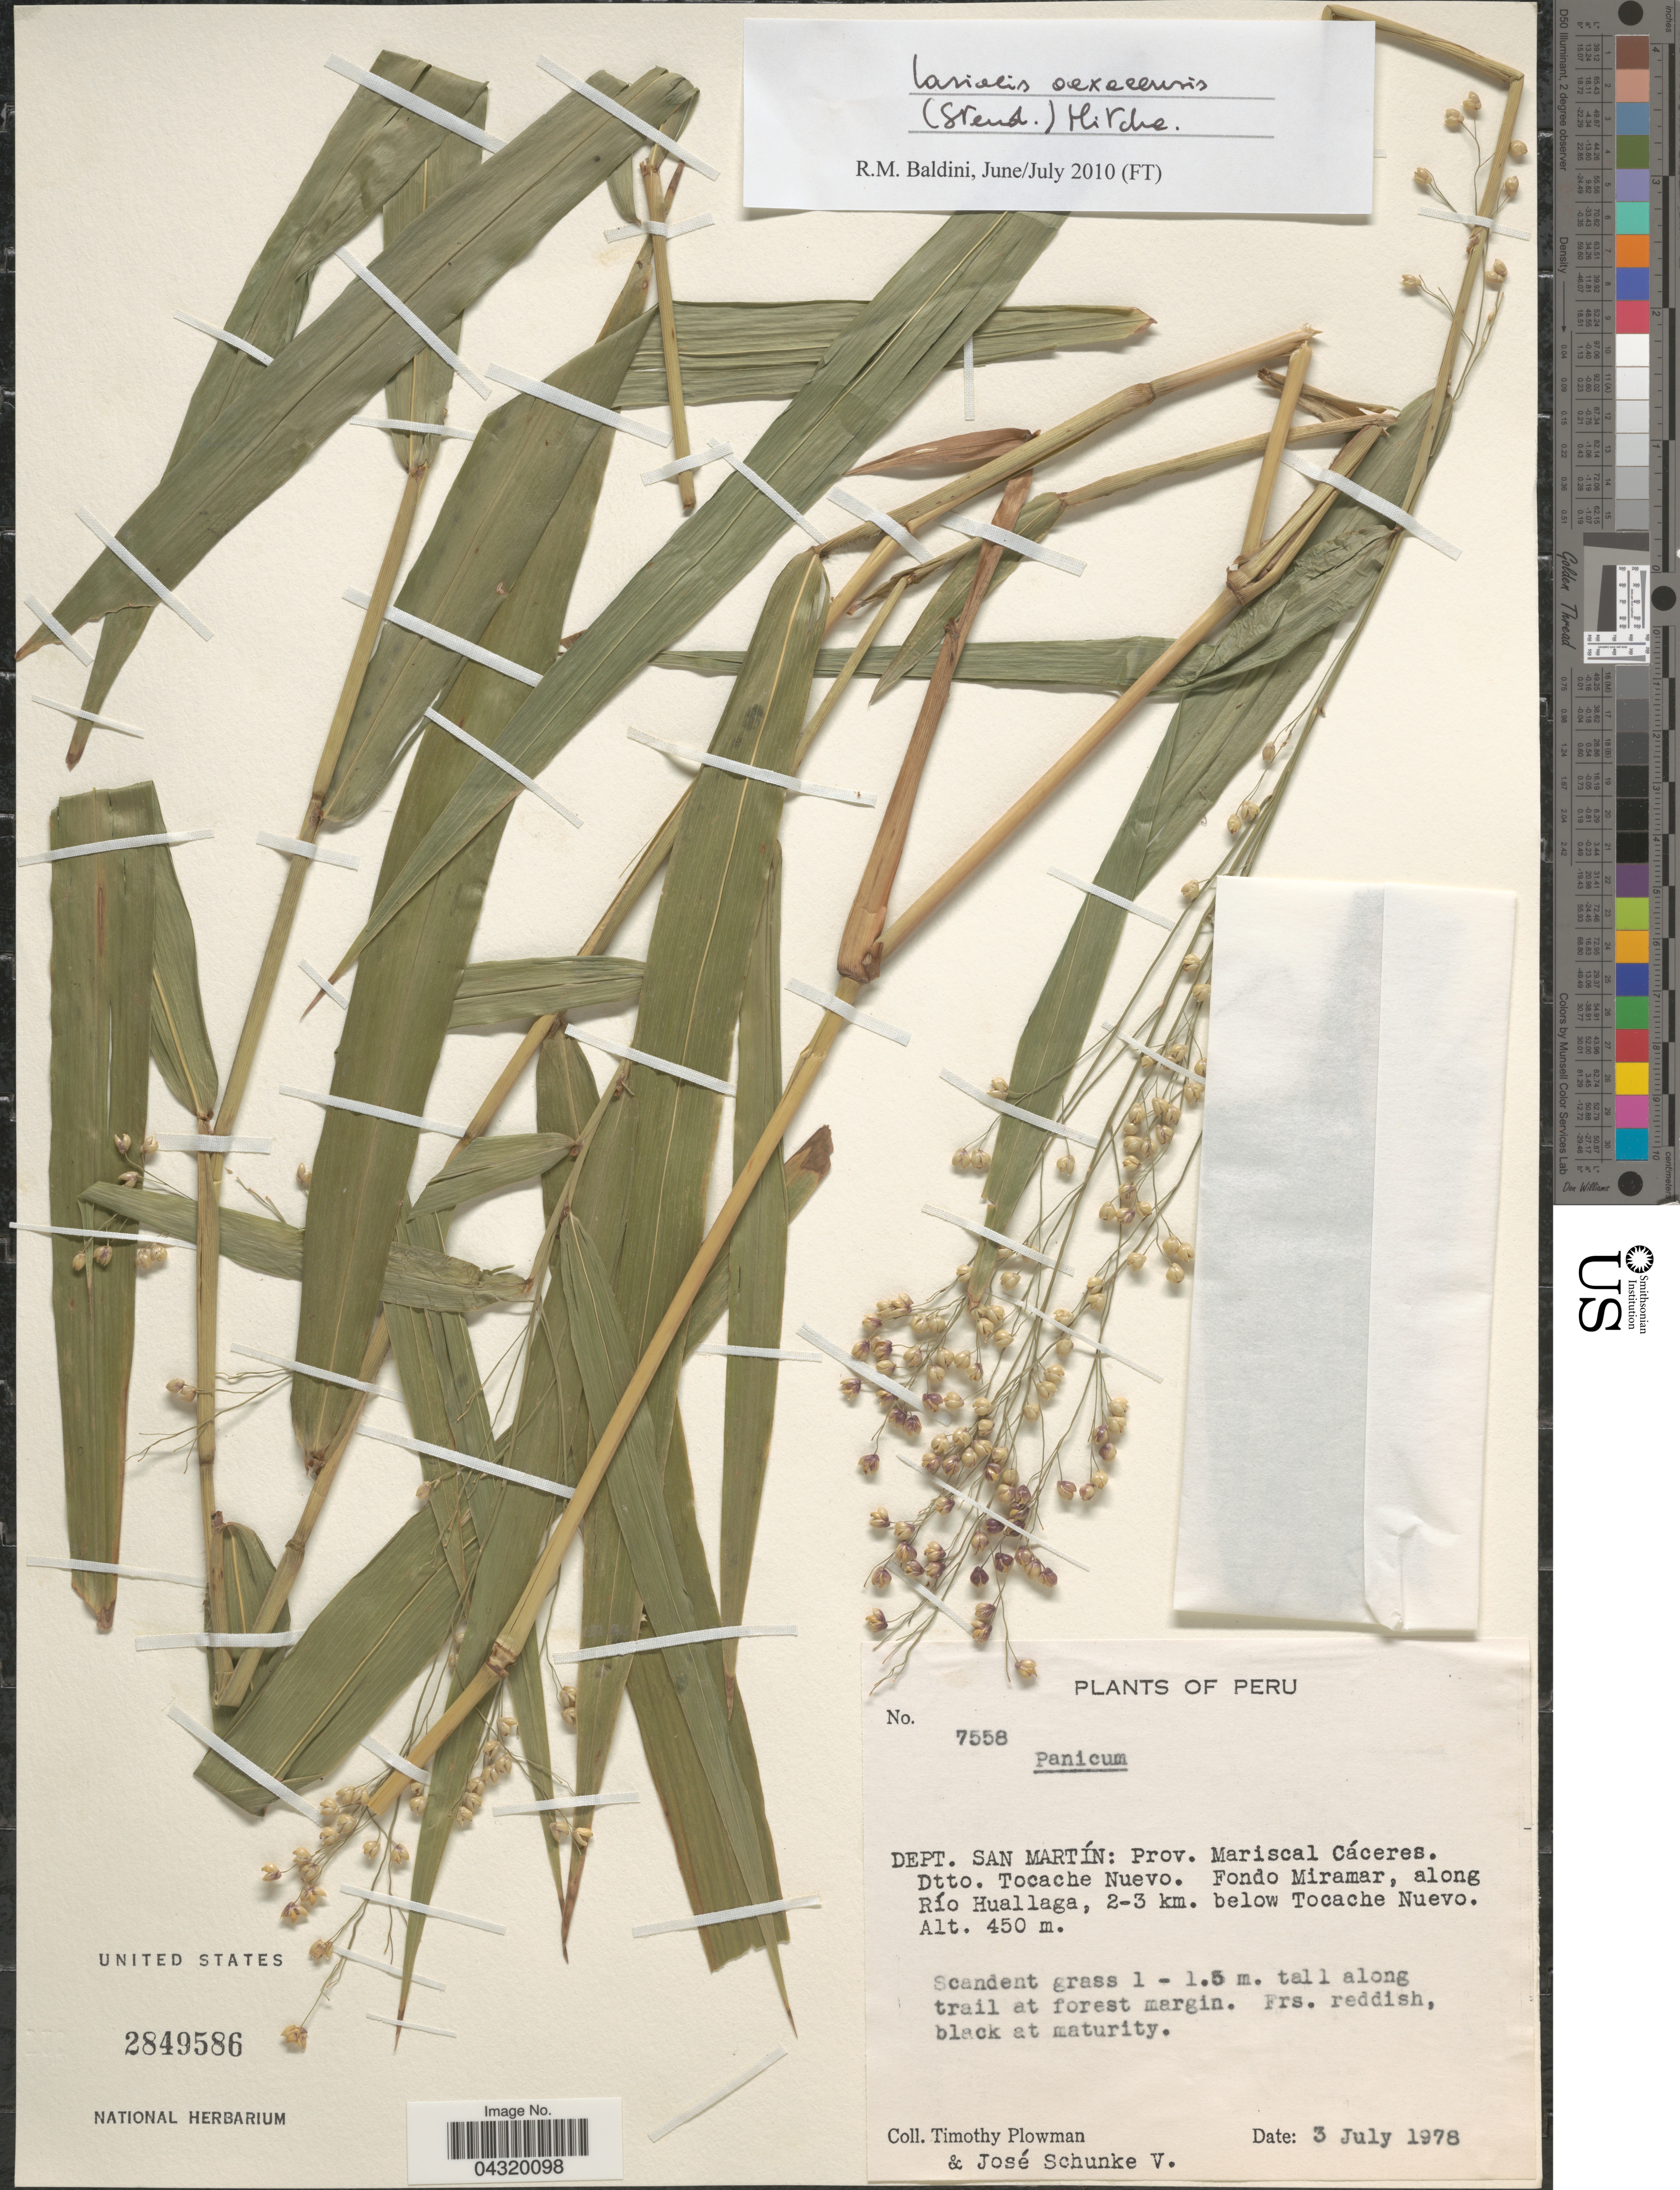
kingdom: Plantae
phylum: Tracheophyta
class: Liliopsida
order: Poales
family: Poaceae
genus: Lasiacis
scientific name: Lasiacis oaxacensis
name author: (Steud.) Hitchc.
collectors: T. Plowman & J. Schunke Vigo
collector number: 7558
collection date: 1978-07-03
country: Peru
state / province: San Martín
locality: Dept. San Martín: Prov. Mariscal Cáceres. Dtto. Tocache Nuevo. Fondo Miramar, along Río Huallaga, 2-3 km. below Tocache Nuevo.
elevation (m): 450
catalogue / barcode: US 2849586